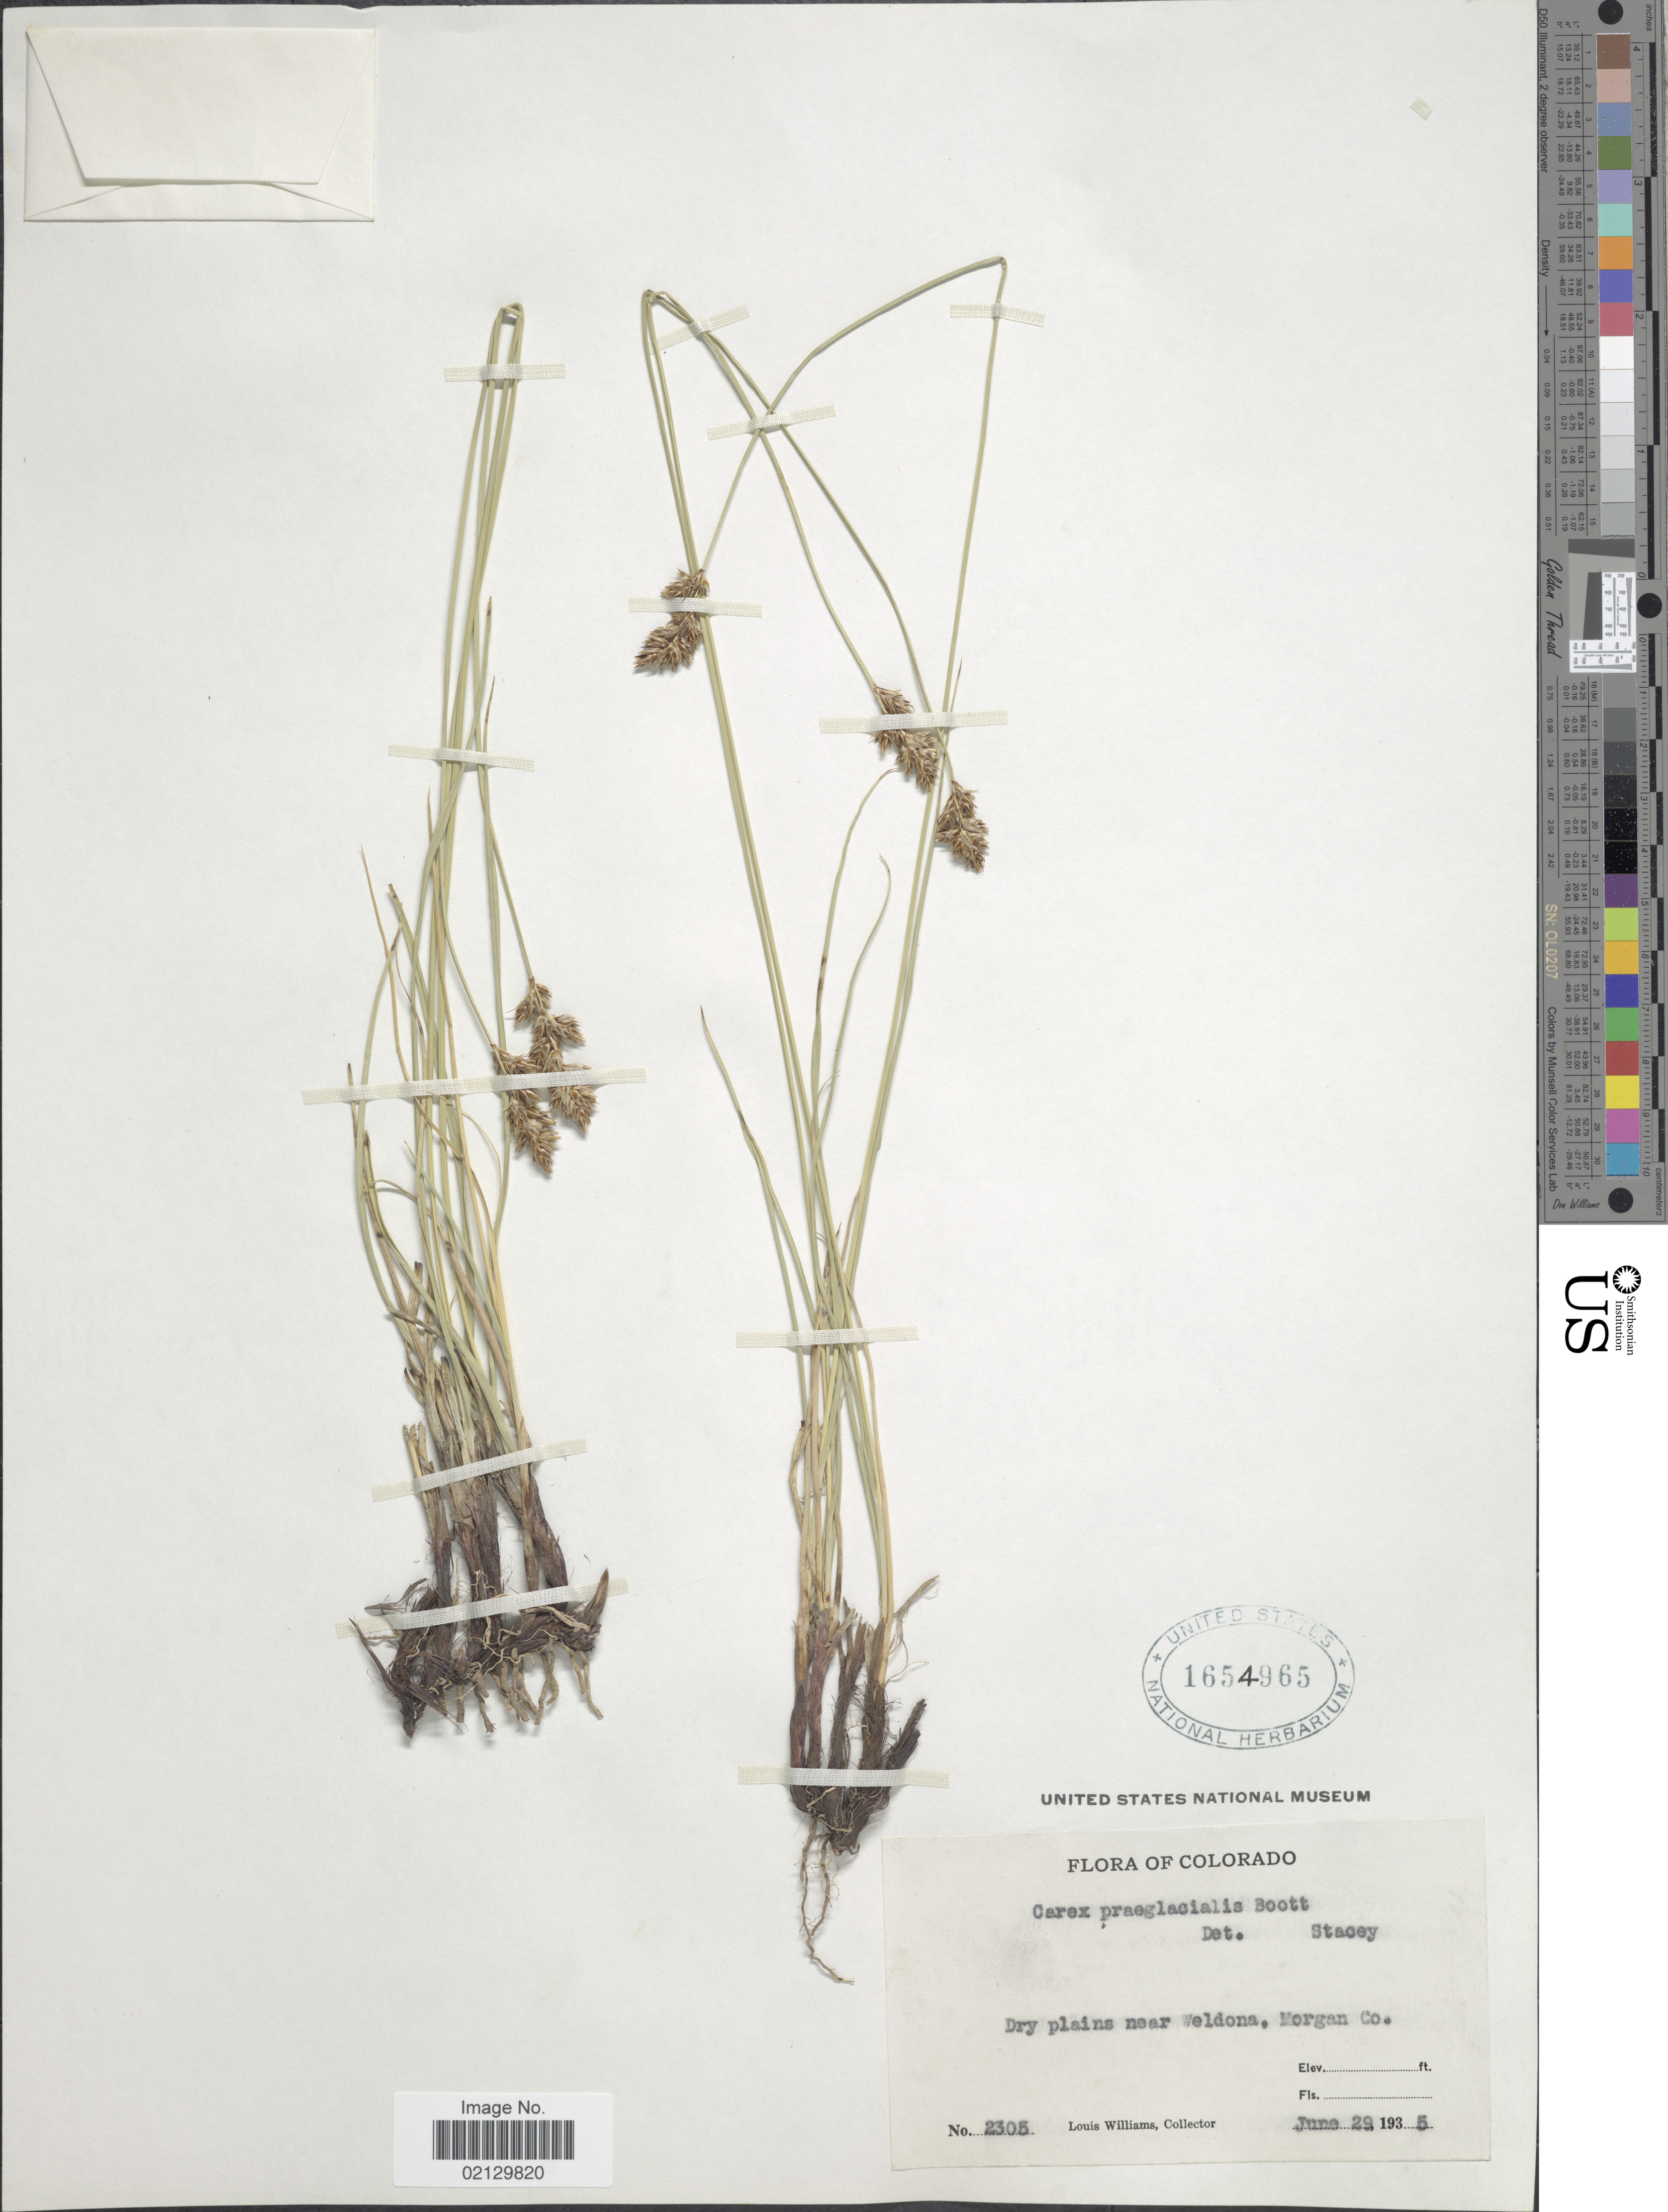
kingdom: Plantae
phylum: Tracheophyta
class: Liliopsida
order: Poales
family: Cyperaceae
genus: Carex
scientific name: Carex praegracilis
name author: W. Boott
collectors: L. G. Williams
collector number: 2305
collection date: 1935-06-29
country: United States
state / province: Colorado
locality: Dry plains near Weldona, Morgan Co.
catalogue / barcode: US 1654965